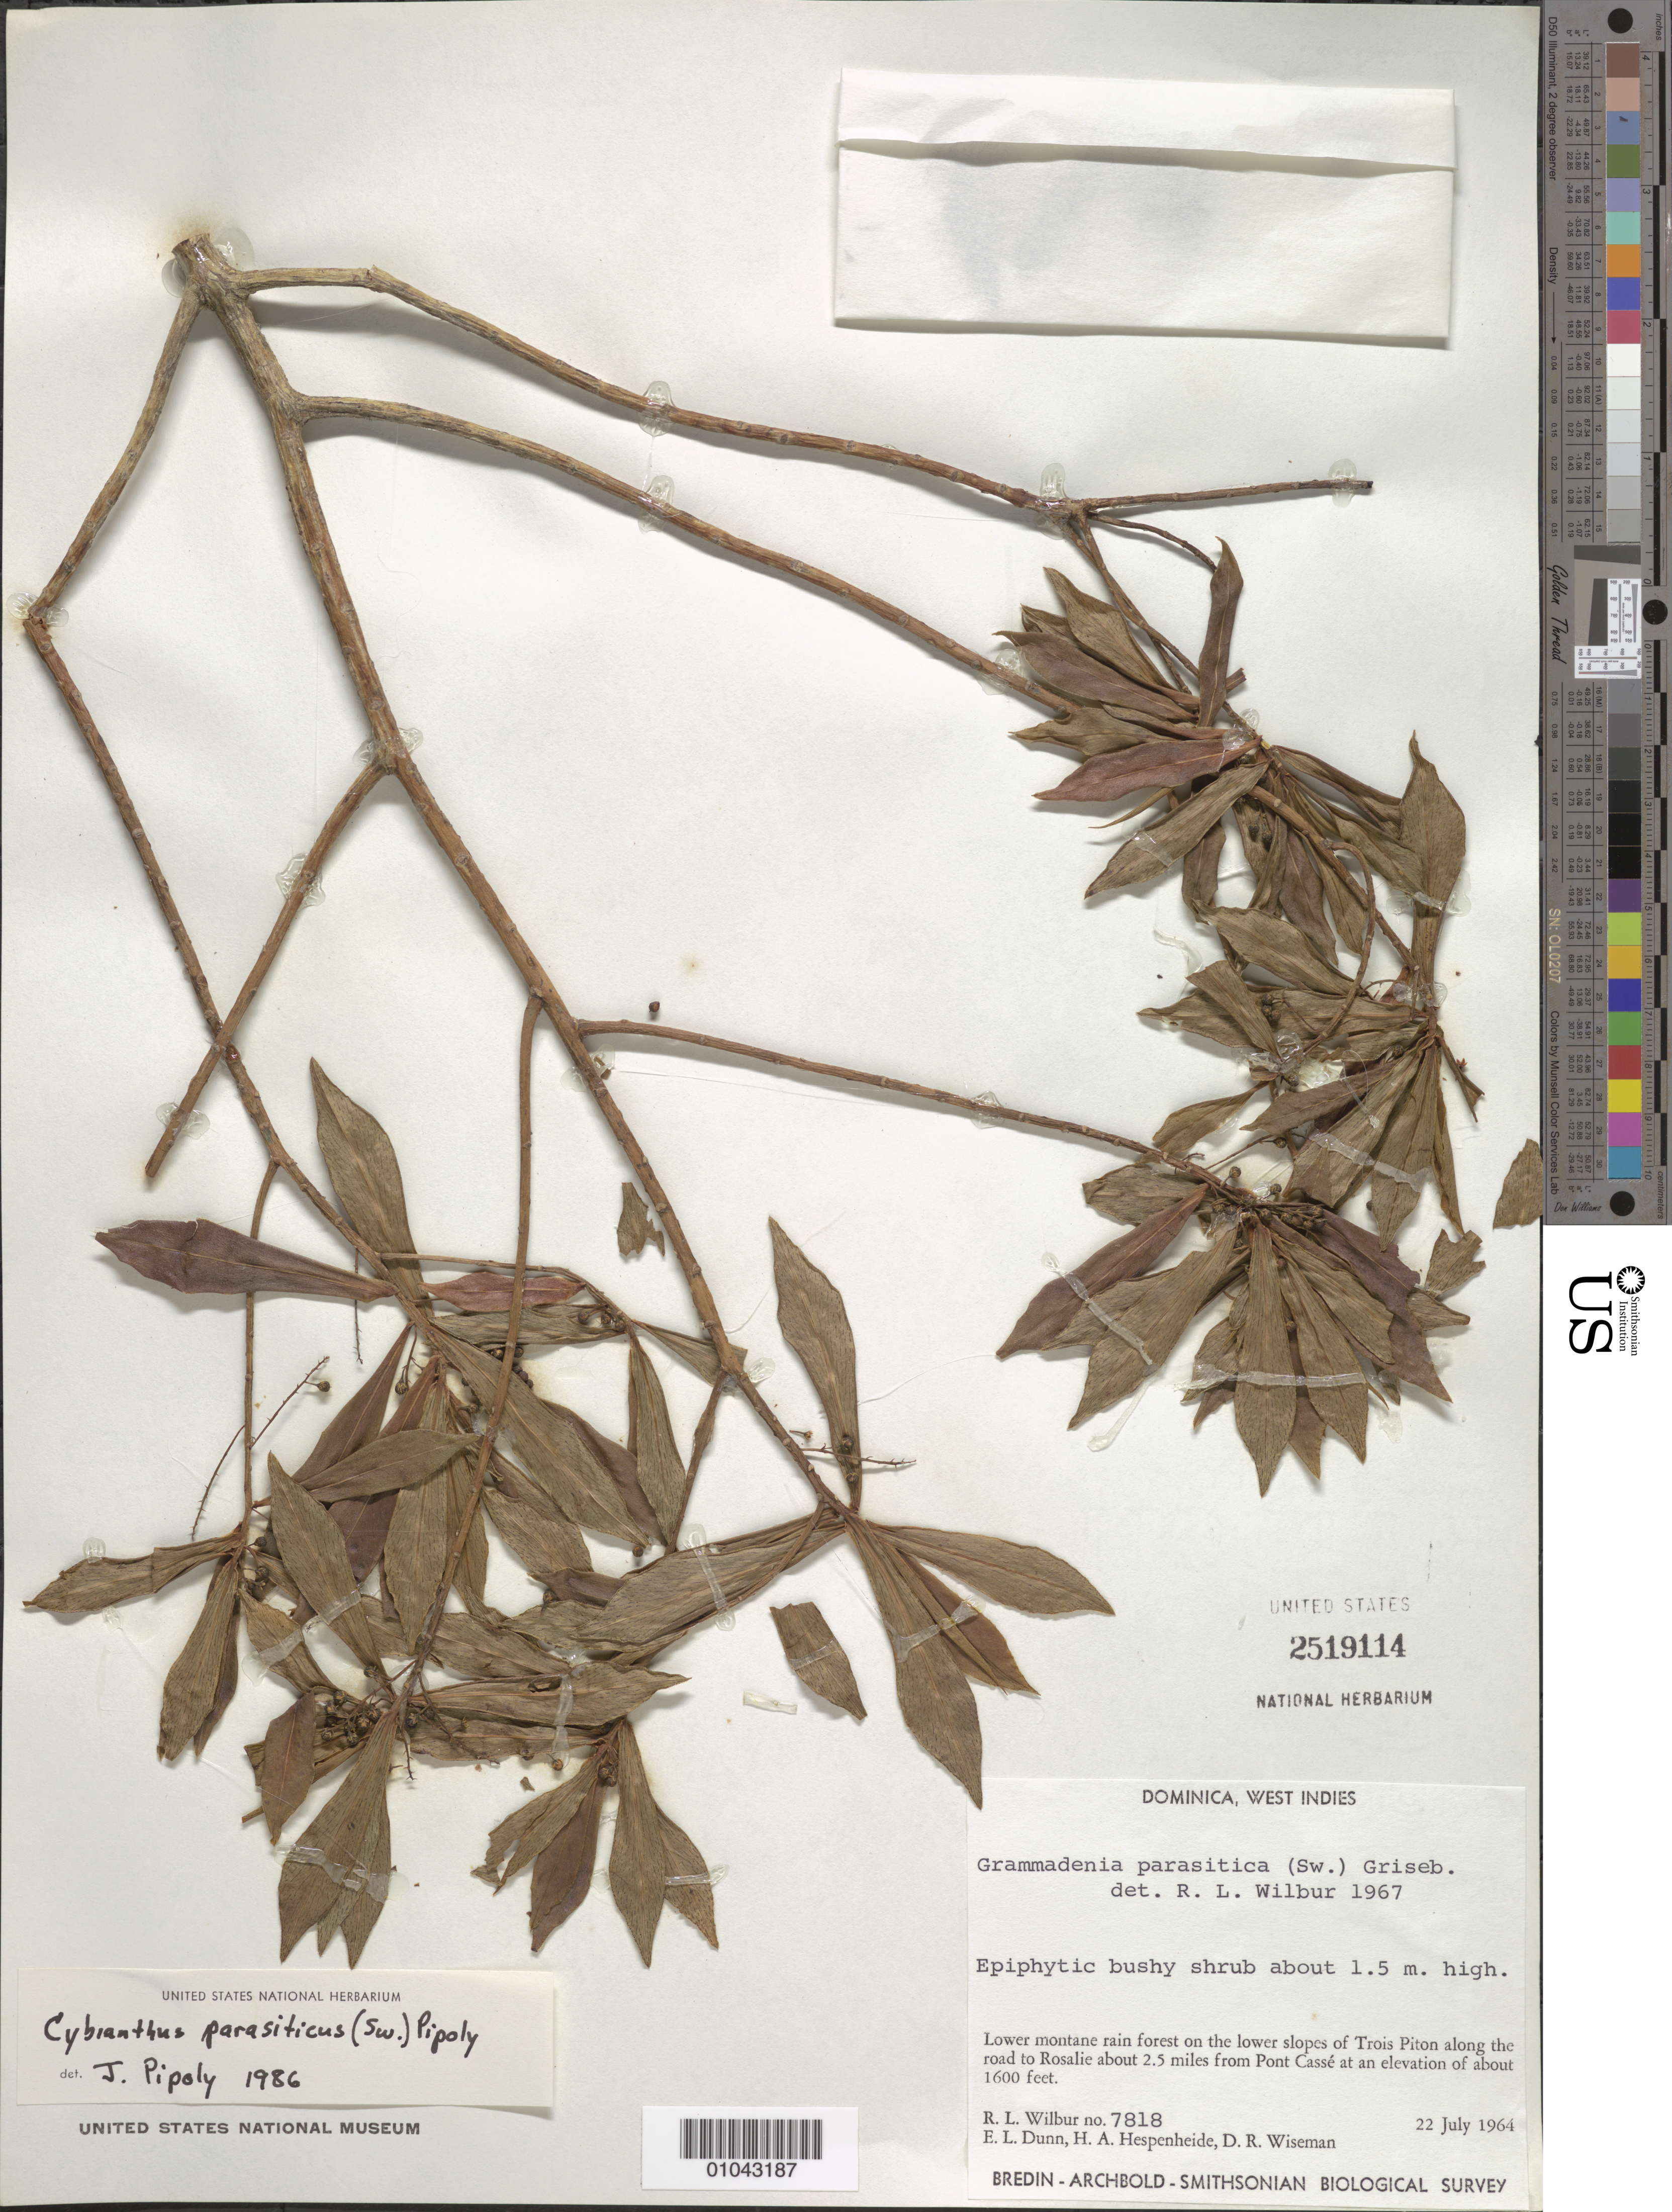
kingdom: Plantae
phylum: Tracheophyta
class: Magnoliopsida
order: Ericales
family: Primulaceae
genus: Cybianthus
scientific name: Cybianthus parasiticus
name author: (Sw.) Pipoly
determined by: Pipoly, J. J., III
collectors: R. L. Wilbur, E. Dunn, H. A. Hespenheide & D. R. Wiseman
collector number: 7818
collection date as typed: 22 Jul 1964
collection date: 1964-07-22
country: Dominica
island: Dominica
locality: Trois Piton, lower slopes, along road to Rosalie about 2.5 miles from Pont Cassé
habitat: Lower montane rainforest on lower slopes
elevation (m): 488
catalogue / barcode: US 2519114